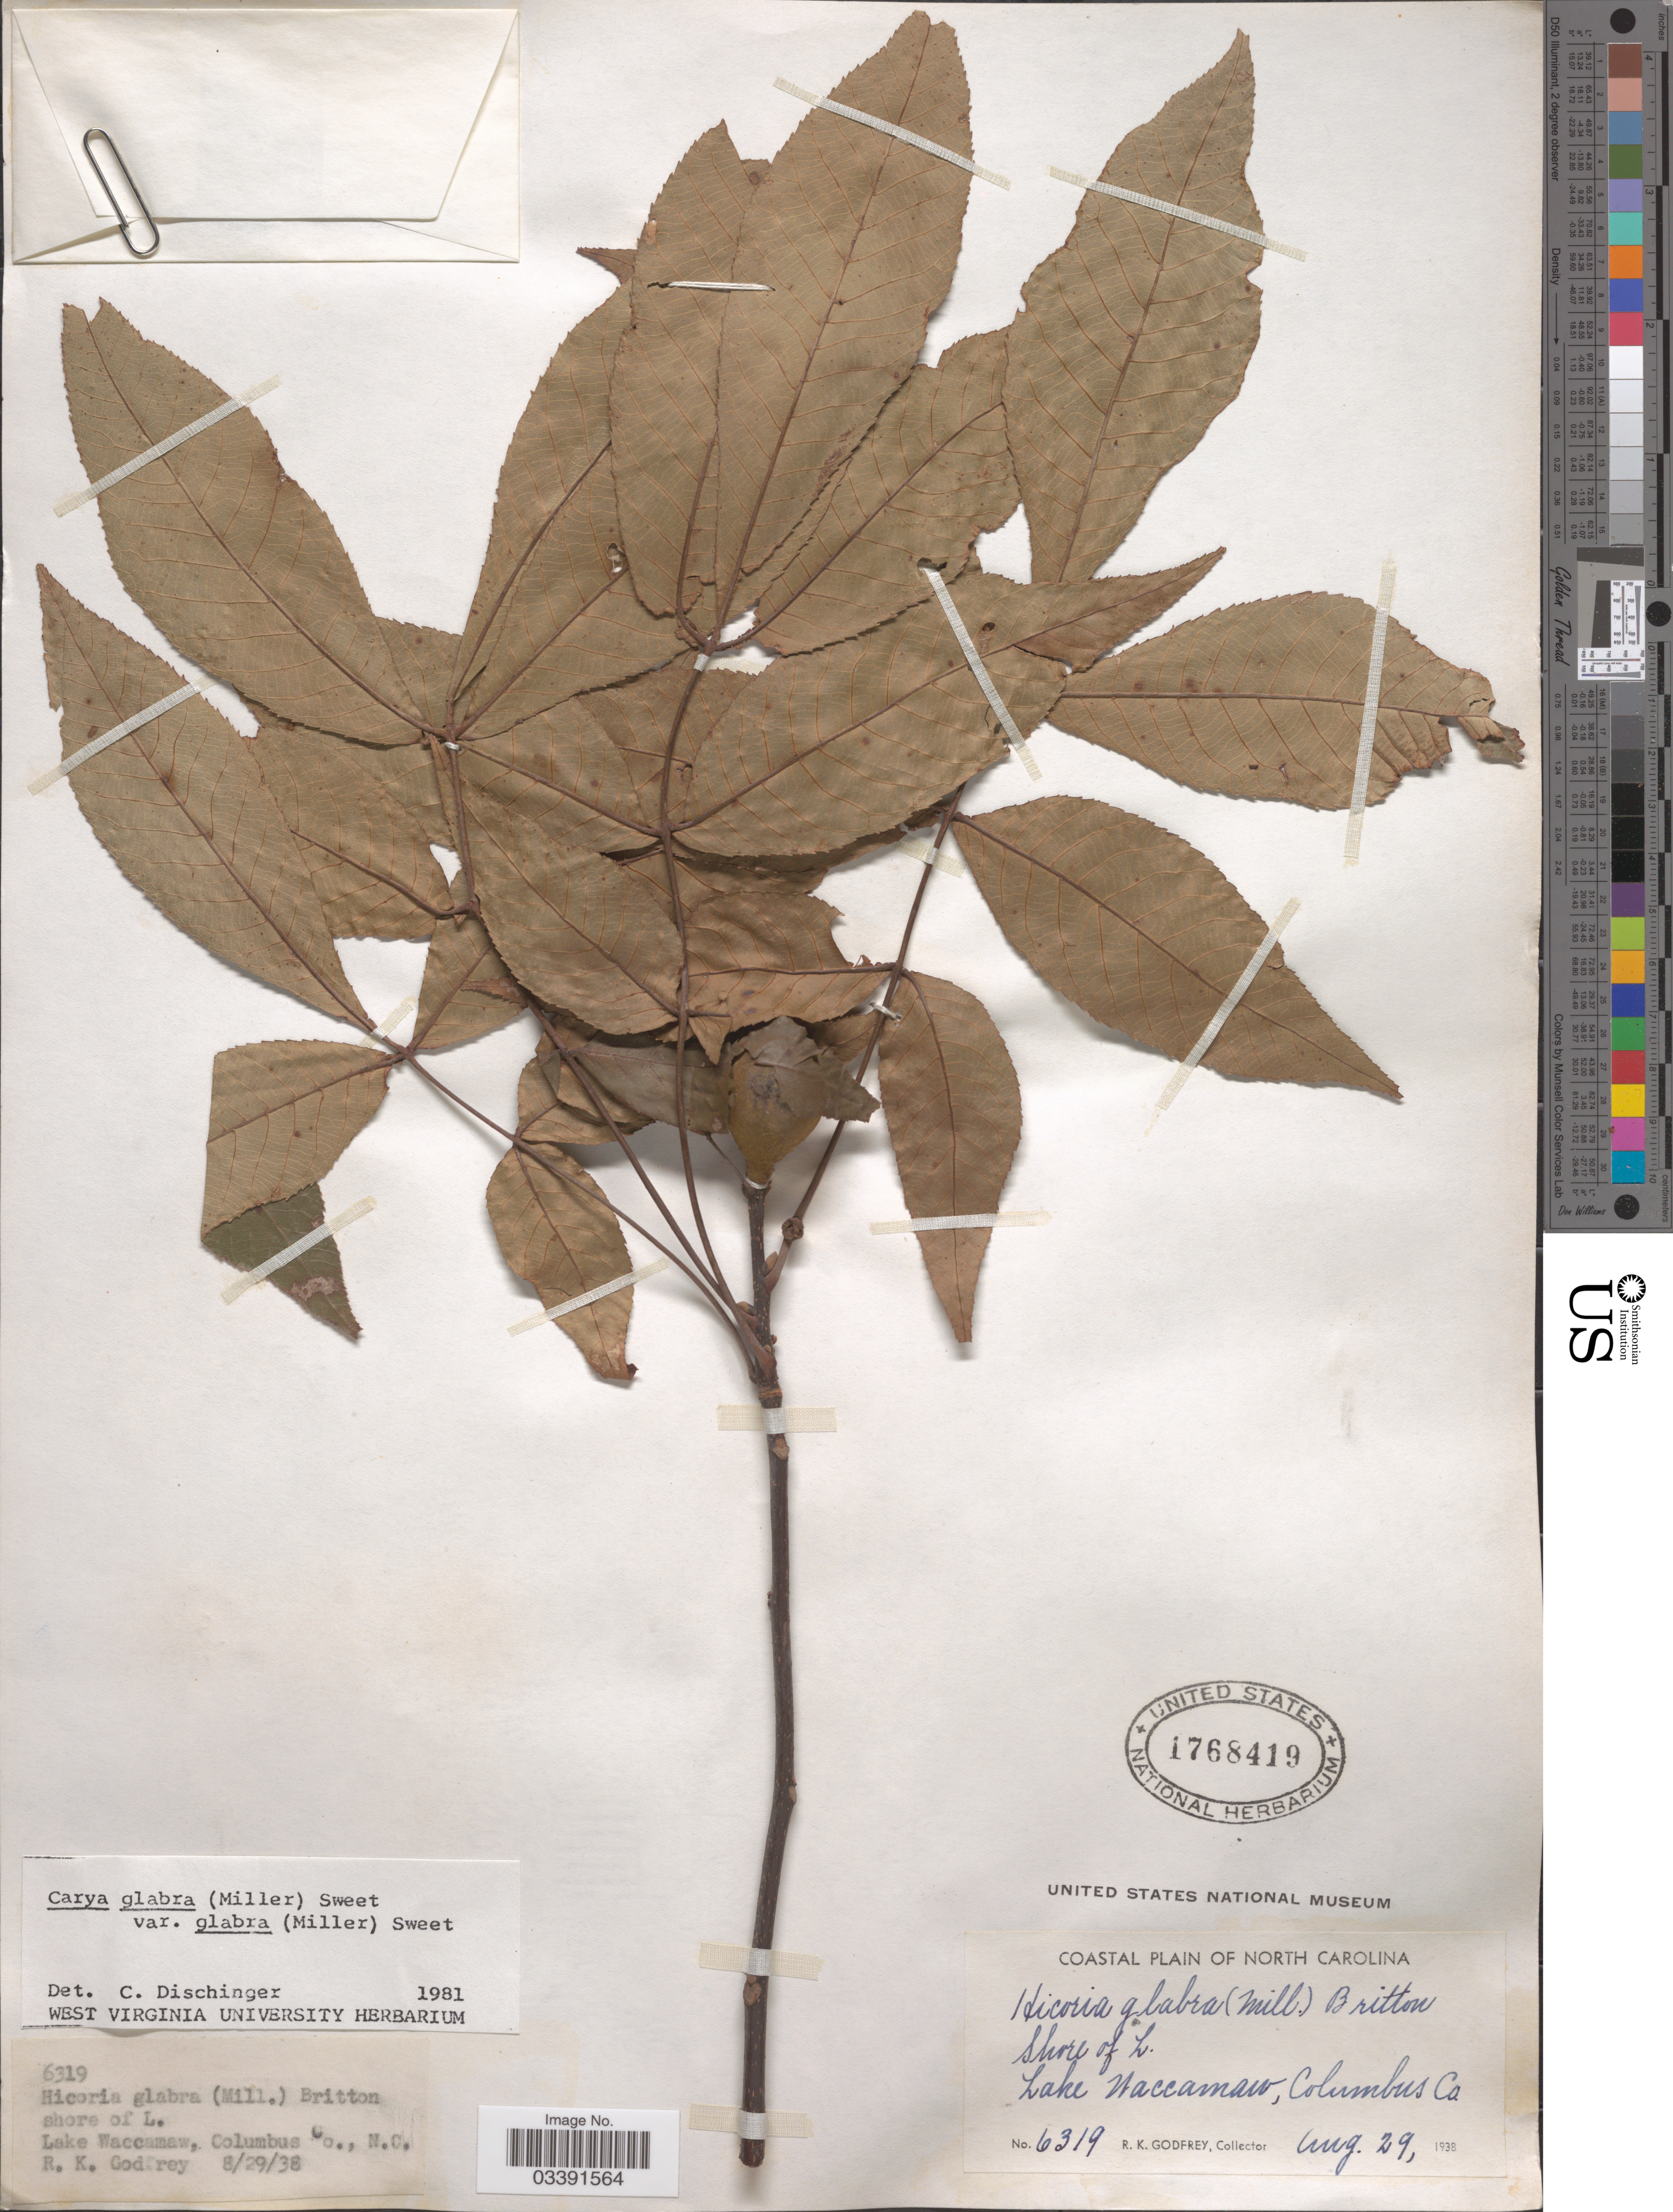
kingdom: Plantae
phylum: Tracheophyta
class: Magnoliopsida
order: Fagales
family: Juglandaceae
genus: Carya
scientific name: Carya glabra var. glabra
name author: (Mill.) Sweet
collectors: R. K. Godfrey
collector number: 6319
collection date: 1938-08-29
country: United States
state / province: North Carolina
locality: Coastal plain of North Carolina. Shore of L. Lake Waccamaw, Columbus Co.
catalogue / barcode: US 1768419